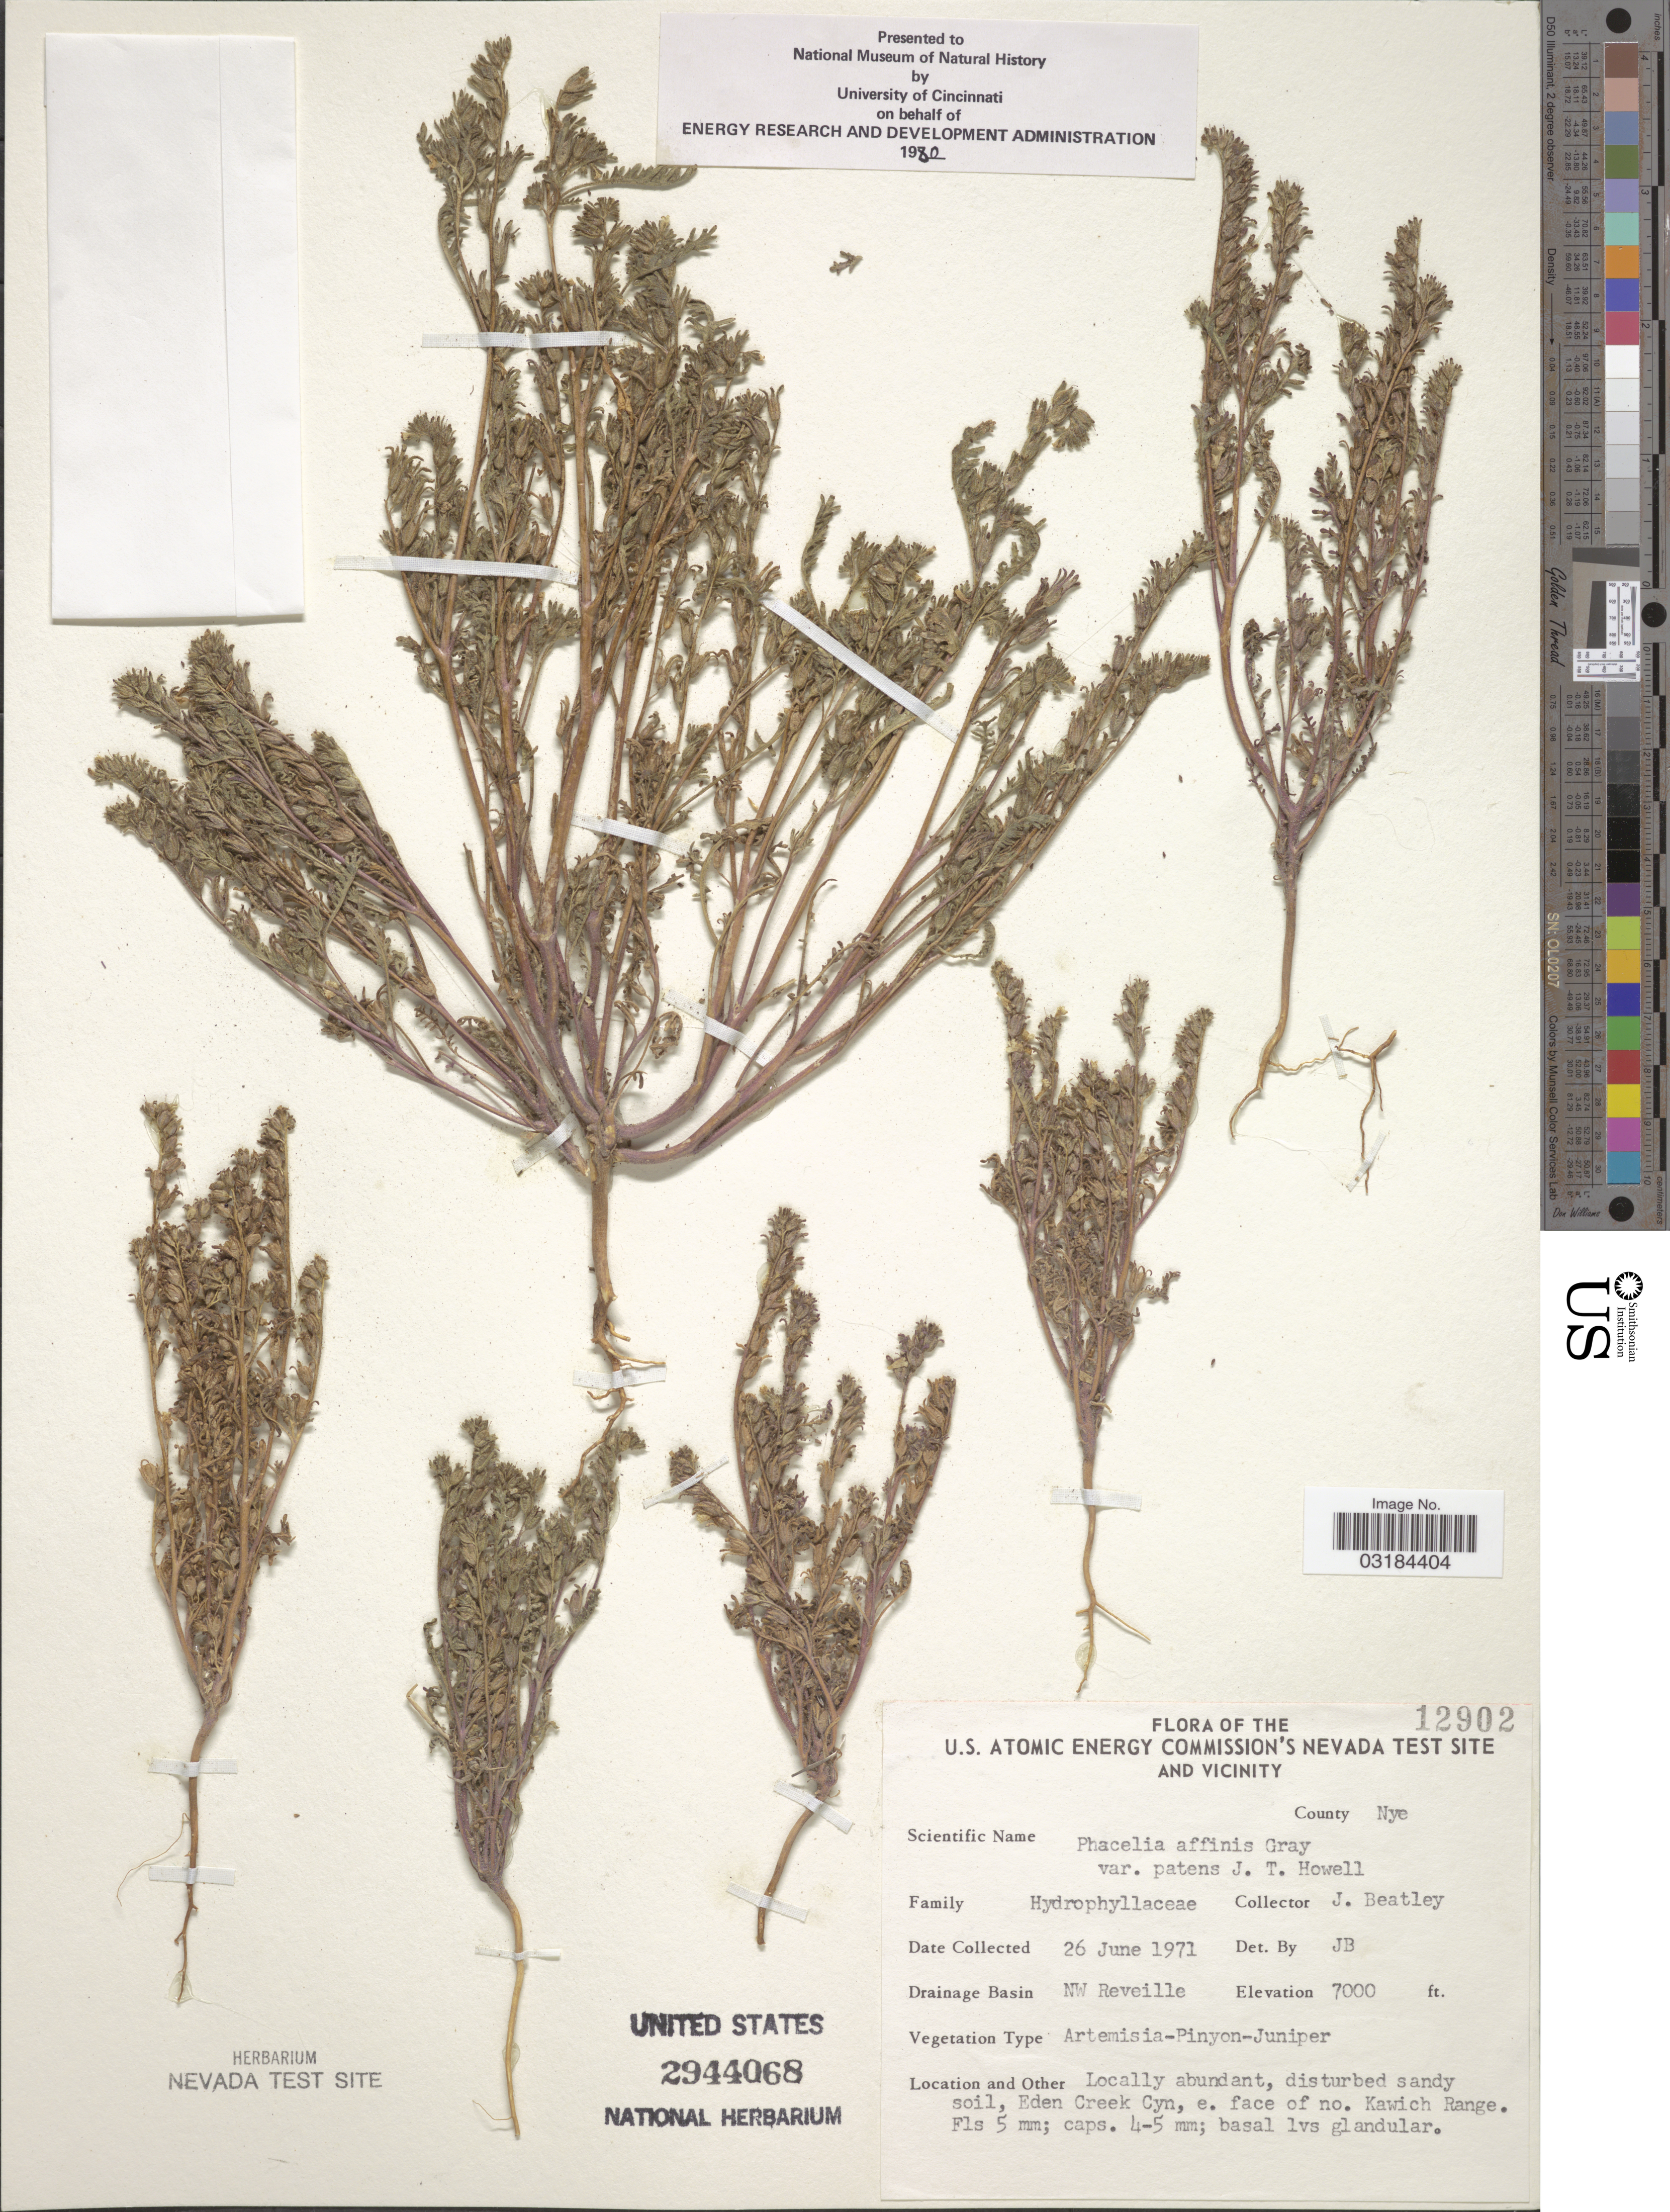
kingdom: Plantae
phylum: Tracheophyta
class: Magnoliopsida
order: Boraginales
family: Hydrophyllaceae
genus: Phacelia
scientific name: Phacelia affinis var. patens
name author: J.T. Howell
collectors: J. C. Beatley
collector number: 12902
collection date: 1971-06-26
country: United States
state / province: Nevada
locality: U.S. Atomic Energy Commission's Nevada Test Site and Vicinity. County Nye. Drainage Basin NW Reveille. Eden Creek Cyn, e. face of no. Kawich Range.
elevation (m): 2134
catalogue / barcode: US 2944068